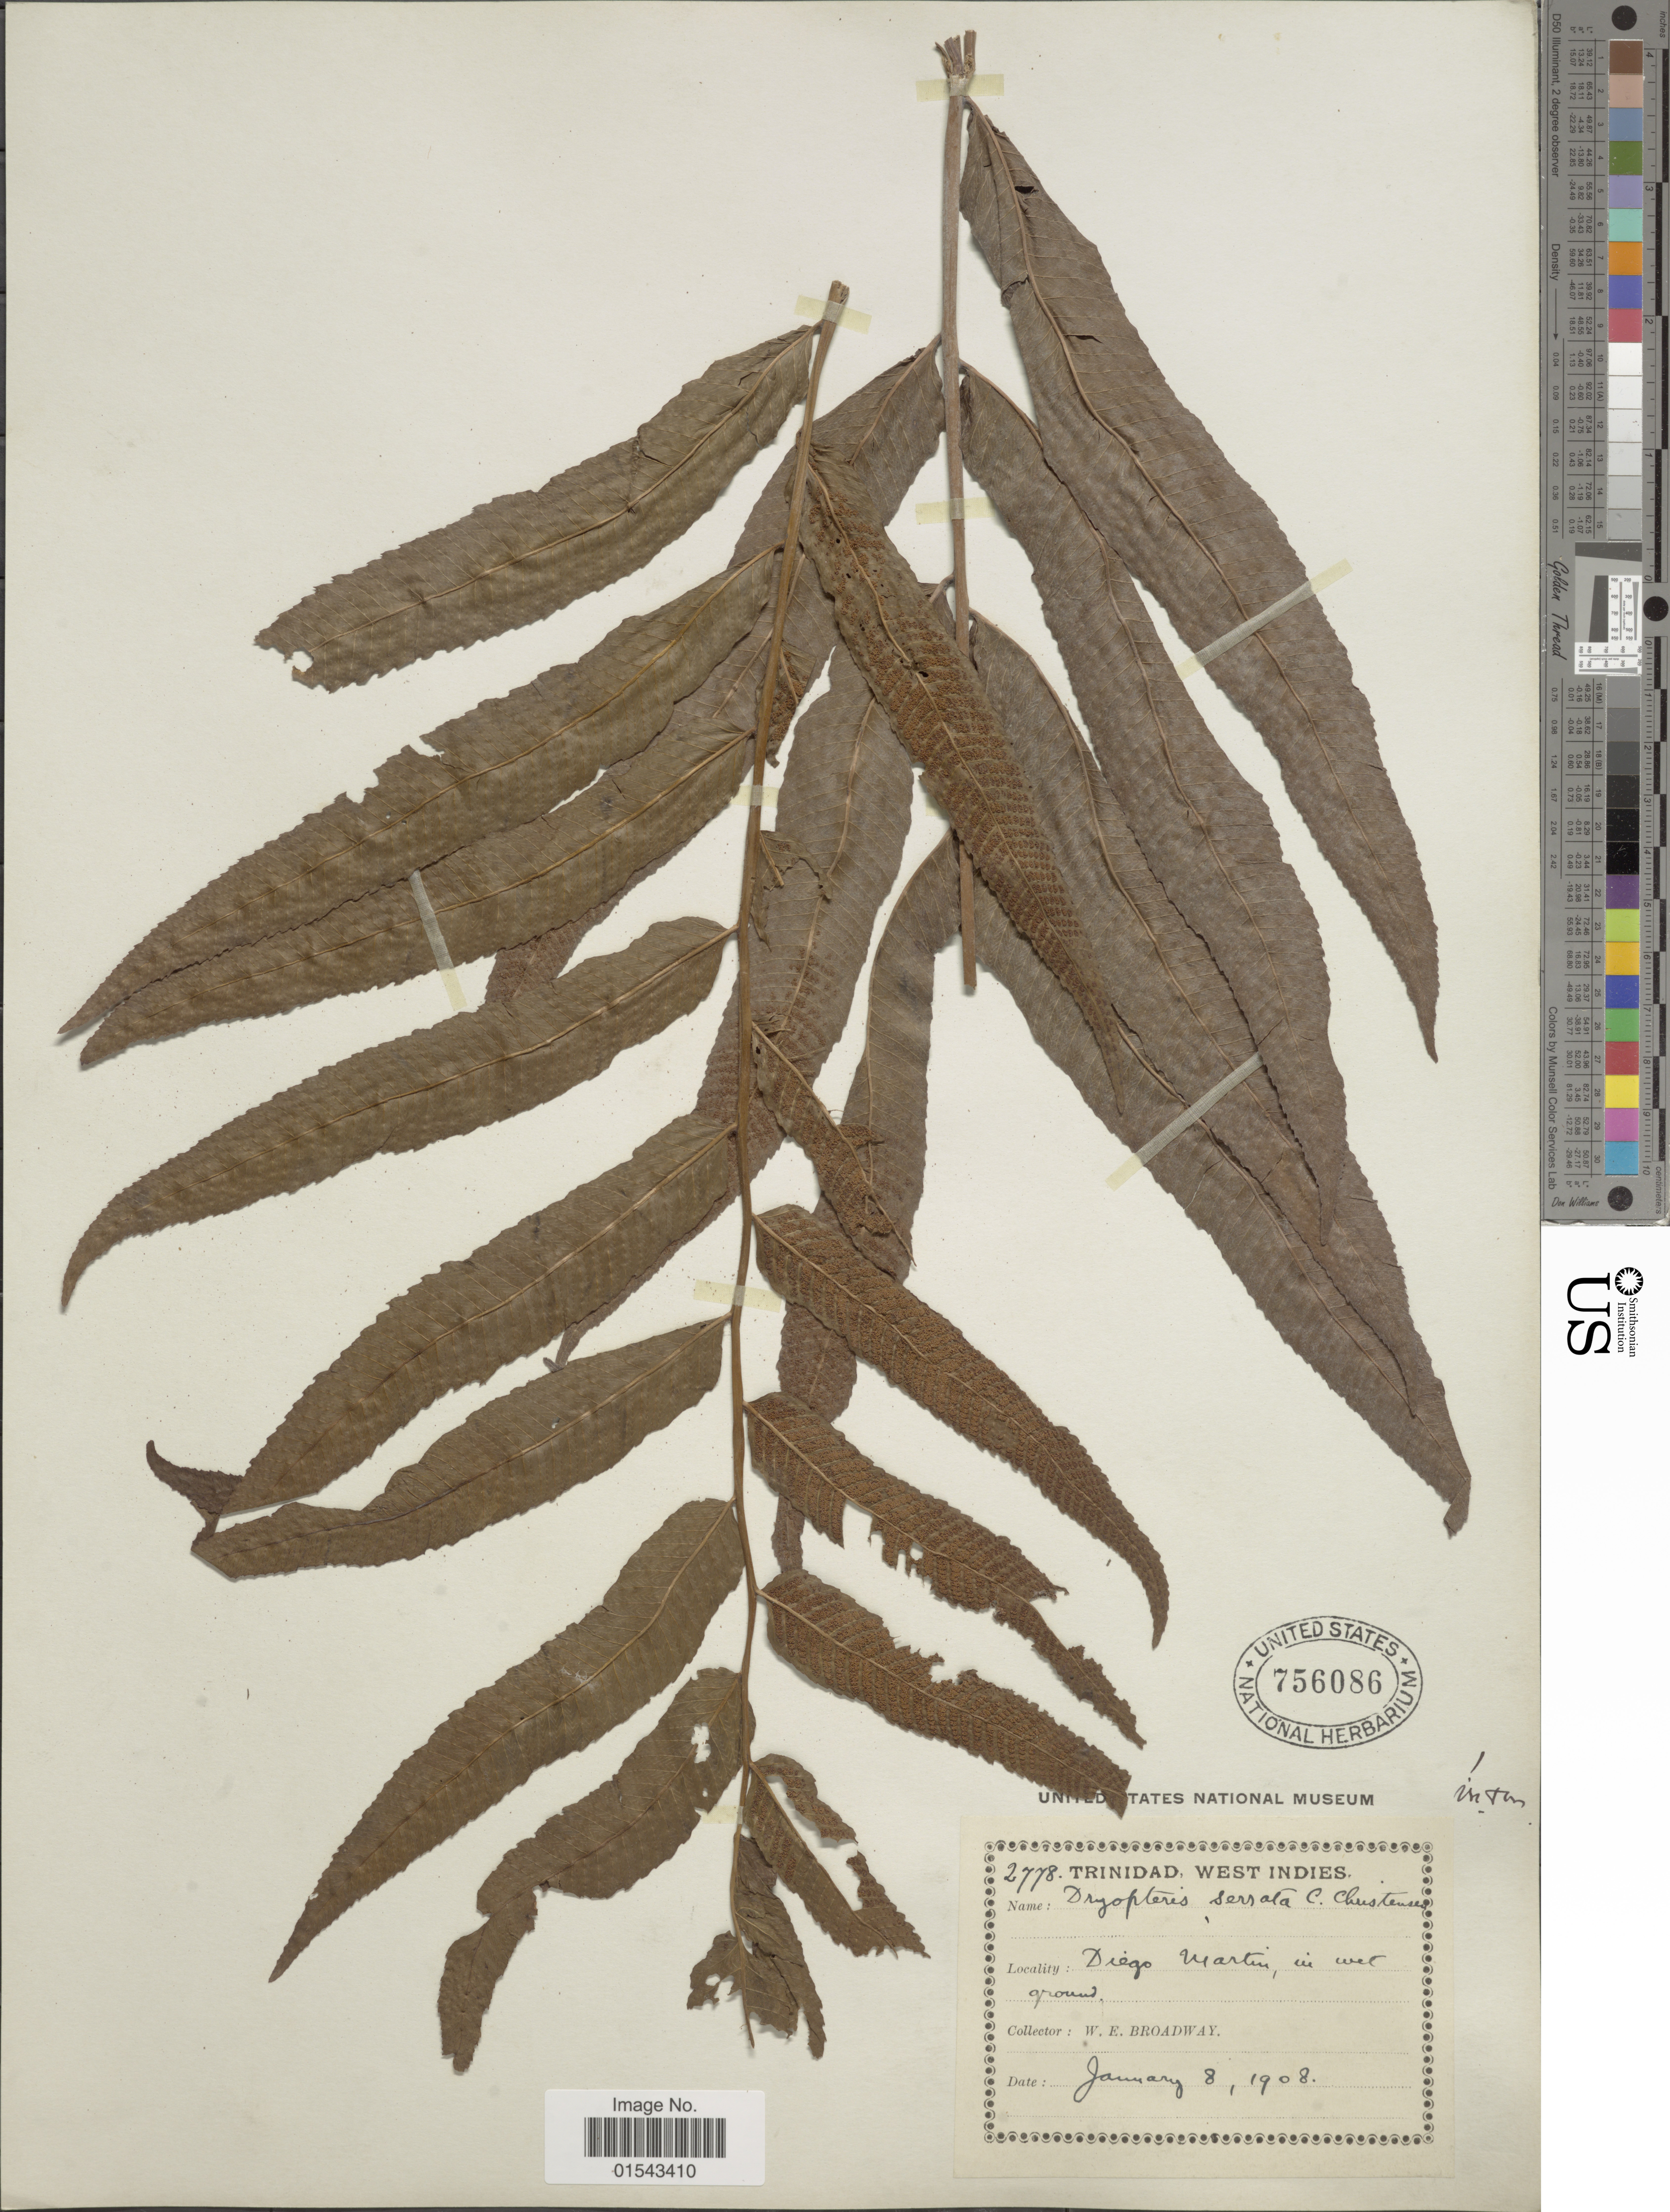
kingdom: Plantae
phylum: Tracheophyta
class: Polypodiopsida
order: Polypodiales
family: Thelypteridaceae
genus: Meniscium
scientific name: Meniscium serratum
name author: Cav.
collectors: W. E. Broadway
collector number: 2778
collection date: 1908-01-08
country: Trinidad and Tobago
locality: Trinidad.. Diego Martin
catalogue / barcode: US 756086